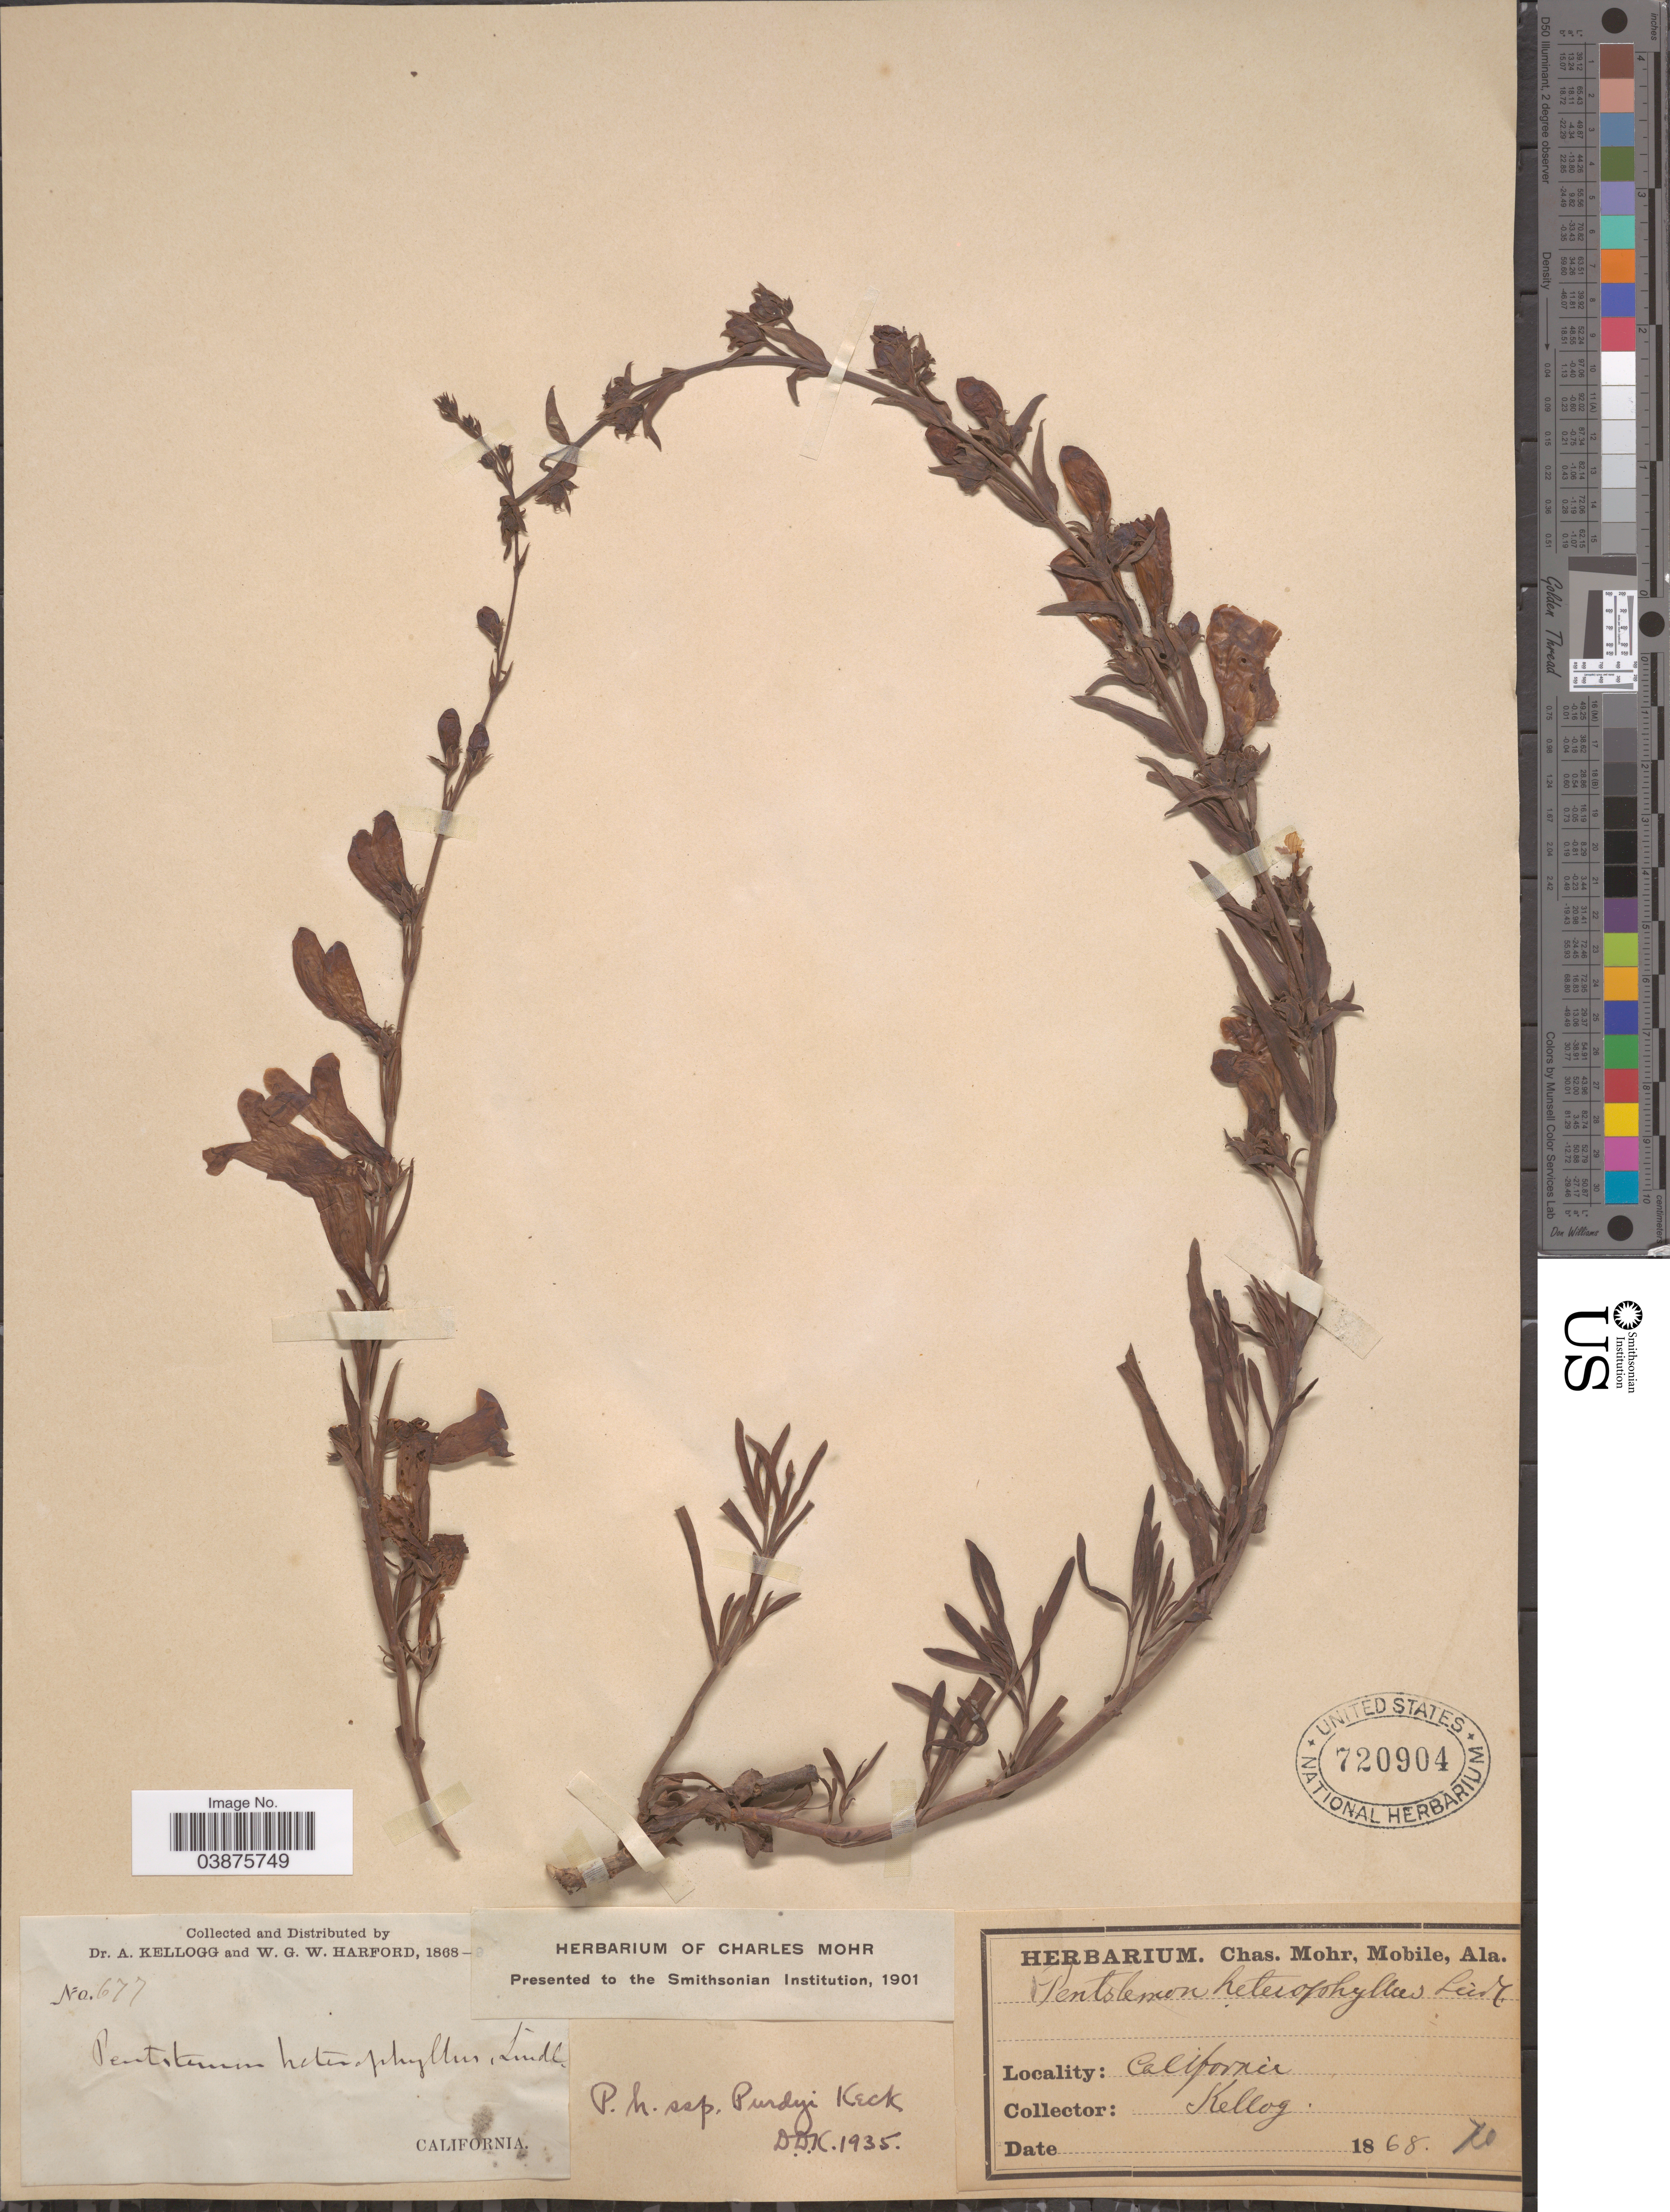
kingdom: Plantae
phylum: Tracheophyta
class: Magnoliopsida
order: Lamiales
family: Plantaginaceae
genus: Penstemon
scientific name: Penstemon heterophyllus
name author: Lindl.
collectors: A. Kellogg & W. G. W. Harford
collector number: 677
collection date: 1868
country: United States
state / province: California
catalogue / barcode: US 720904